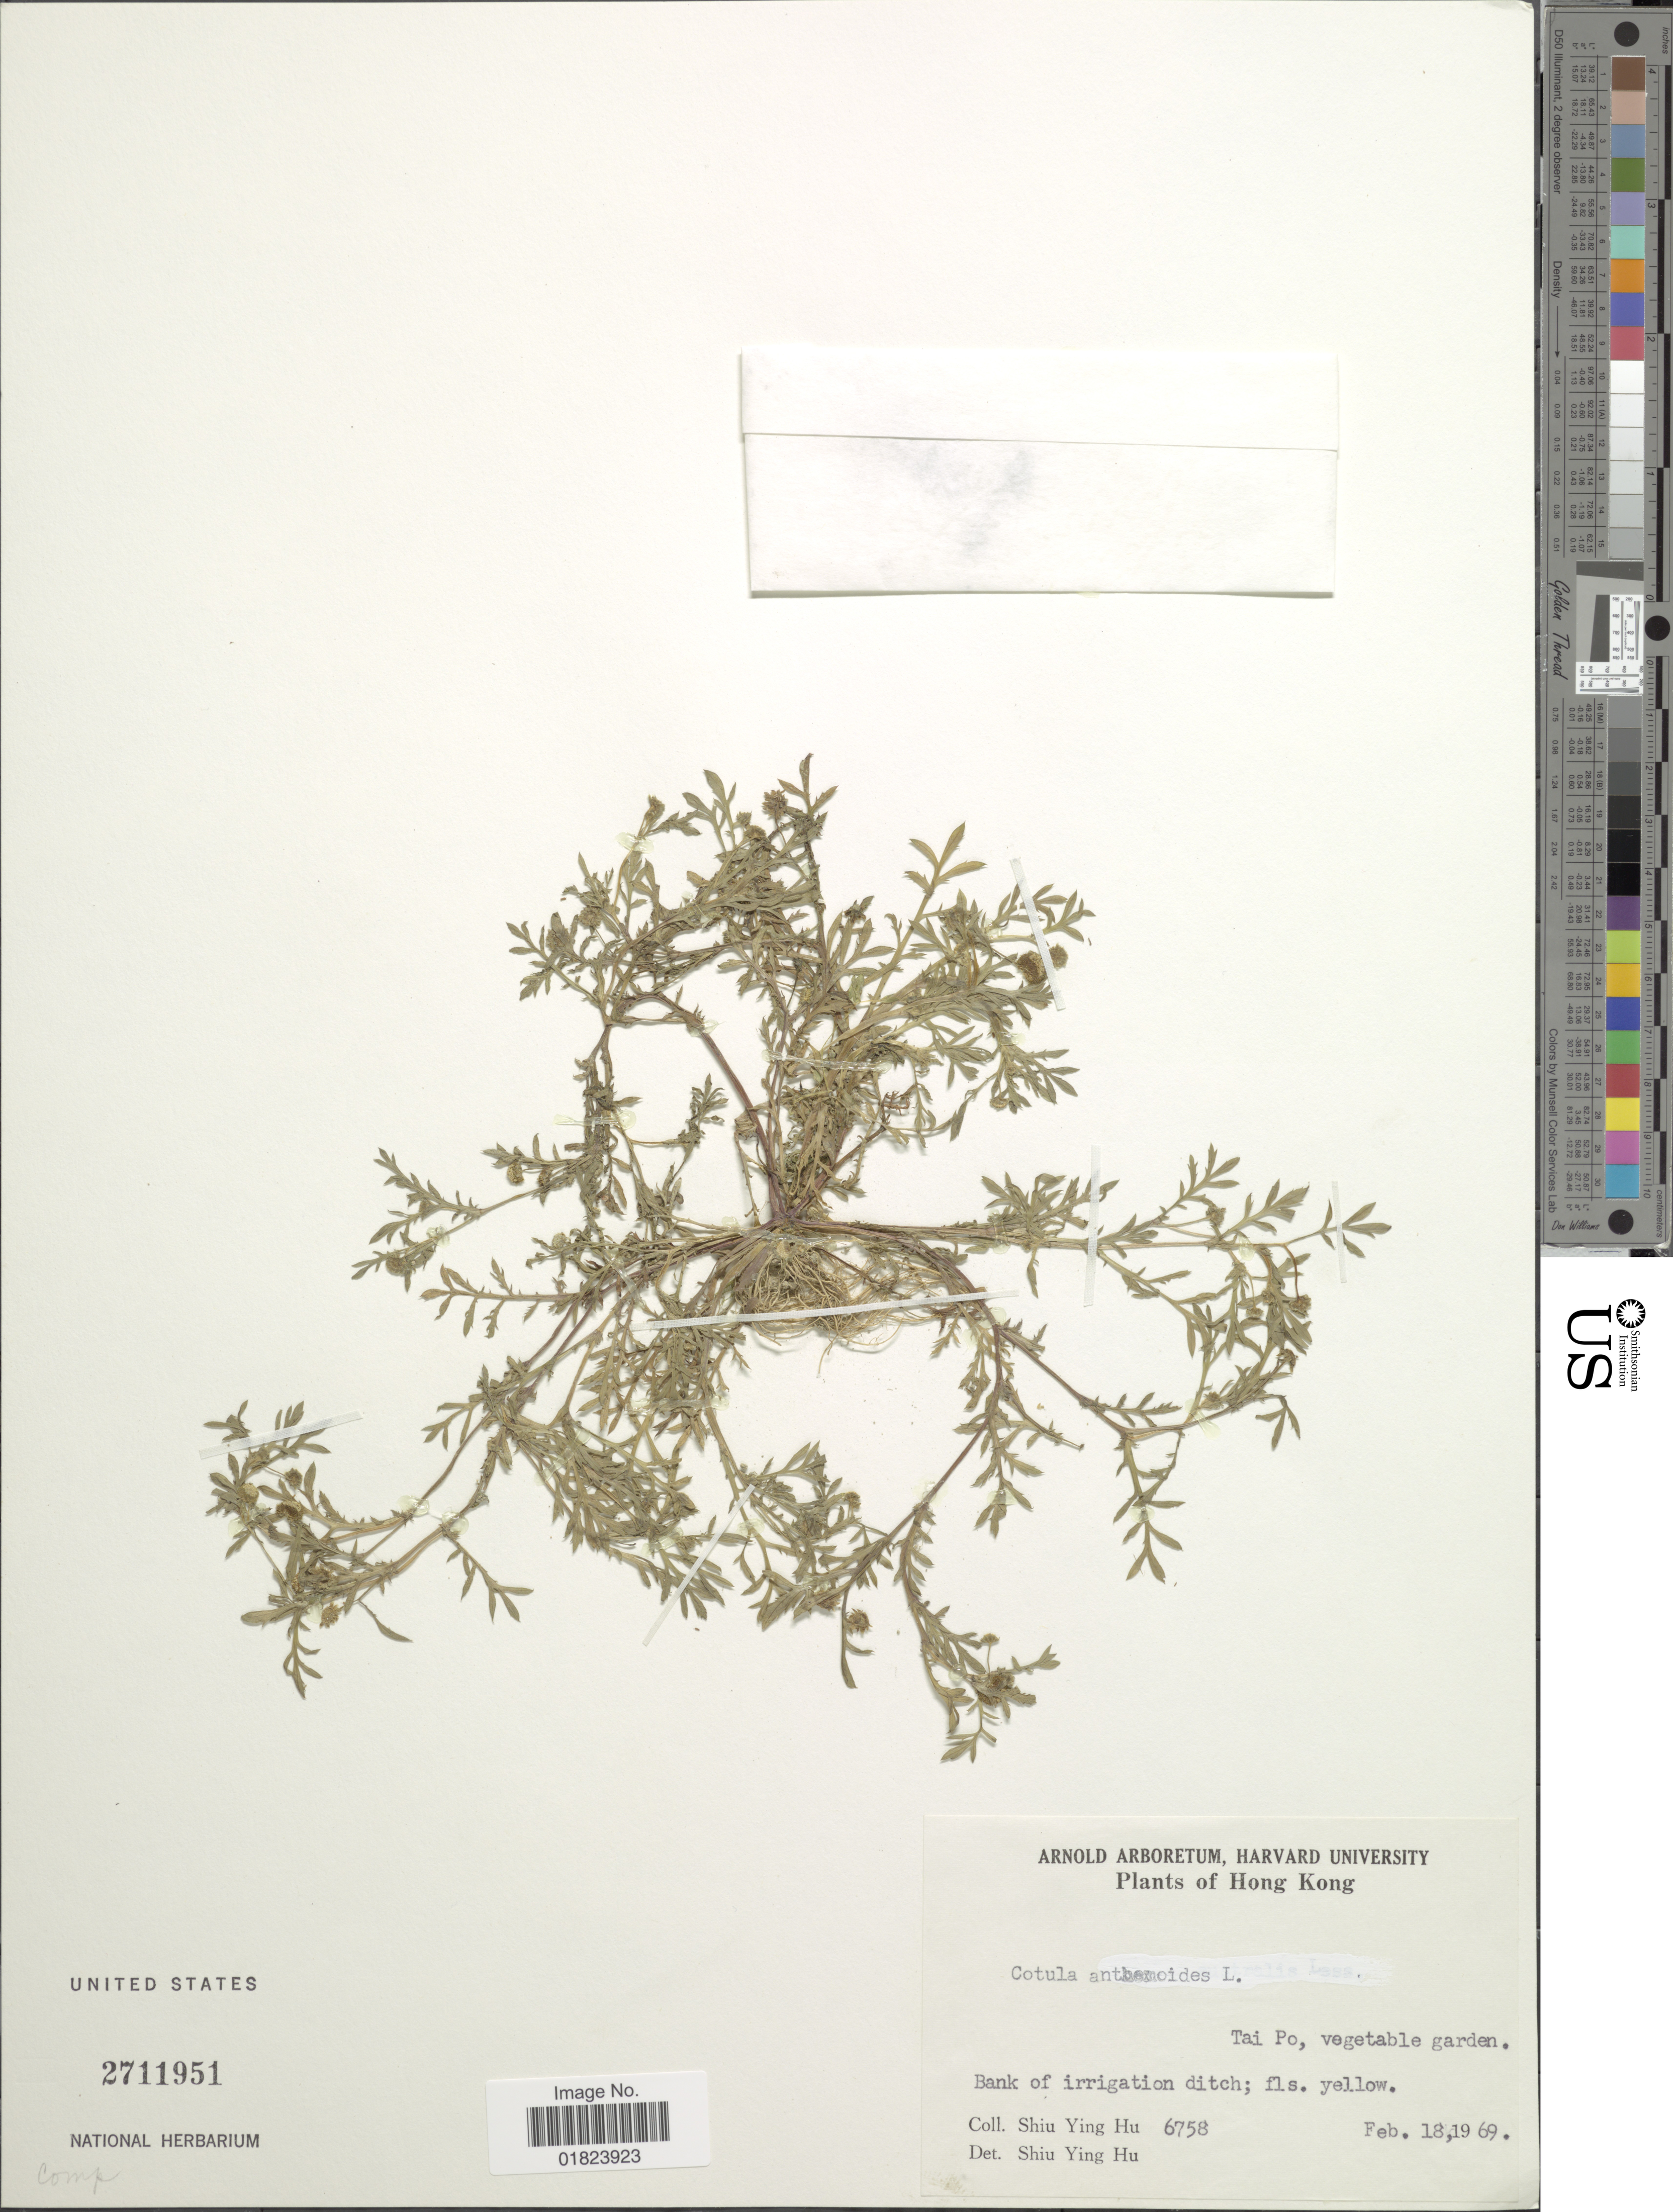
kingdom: Plantae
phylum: Tracheophyta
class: Magnoliopsida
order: Asterales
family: Asteraceae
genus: Cotula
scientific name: Cotula anthemoides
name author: L.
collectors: S. Y. Hu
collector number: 6758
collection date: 1969-02-18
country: China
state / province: Hong Kong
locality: Bank of irrigation ditch, Tai Po, vegetable garden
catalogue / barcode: US 2711951